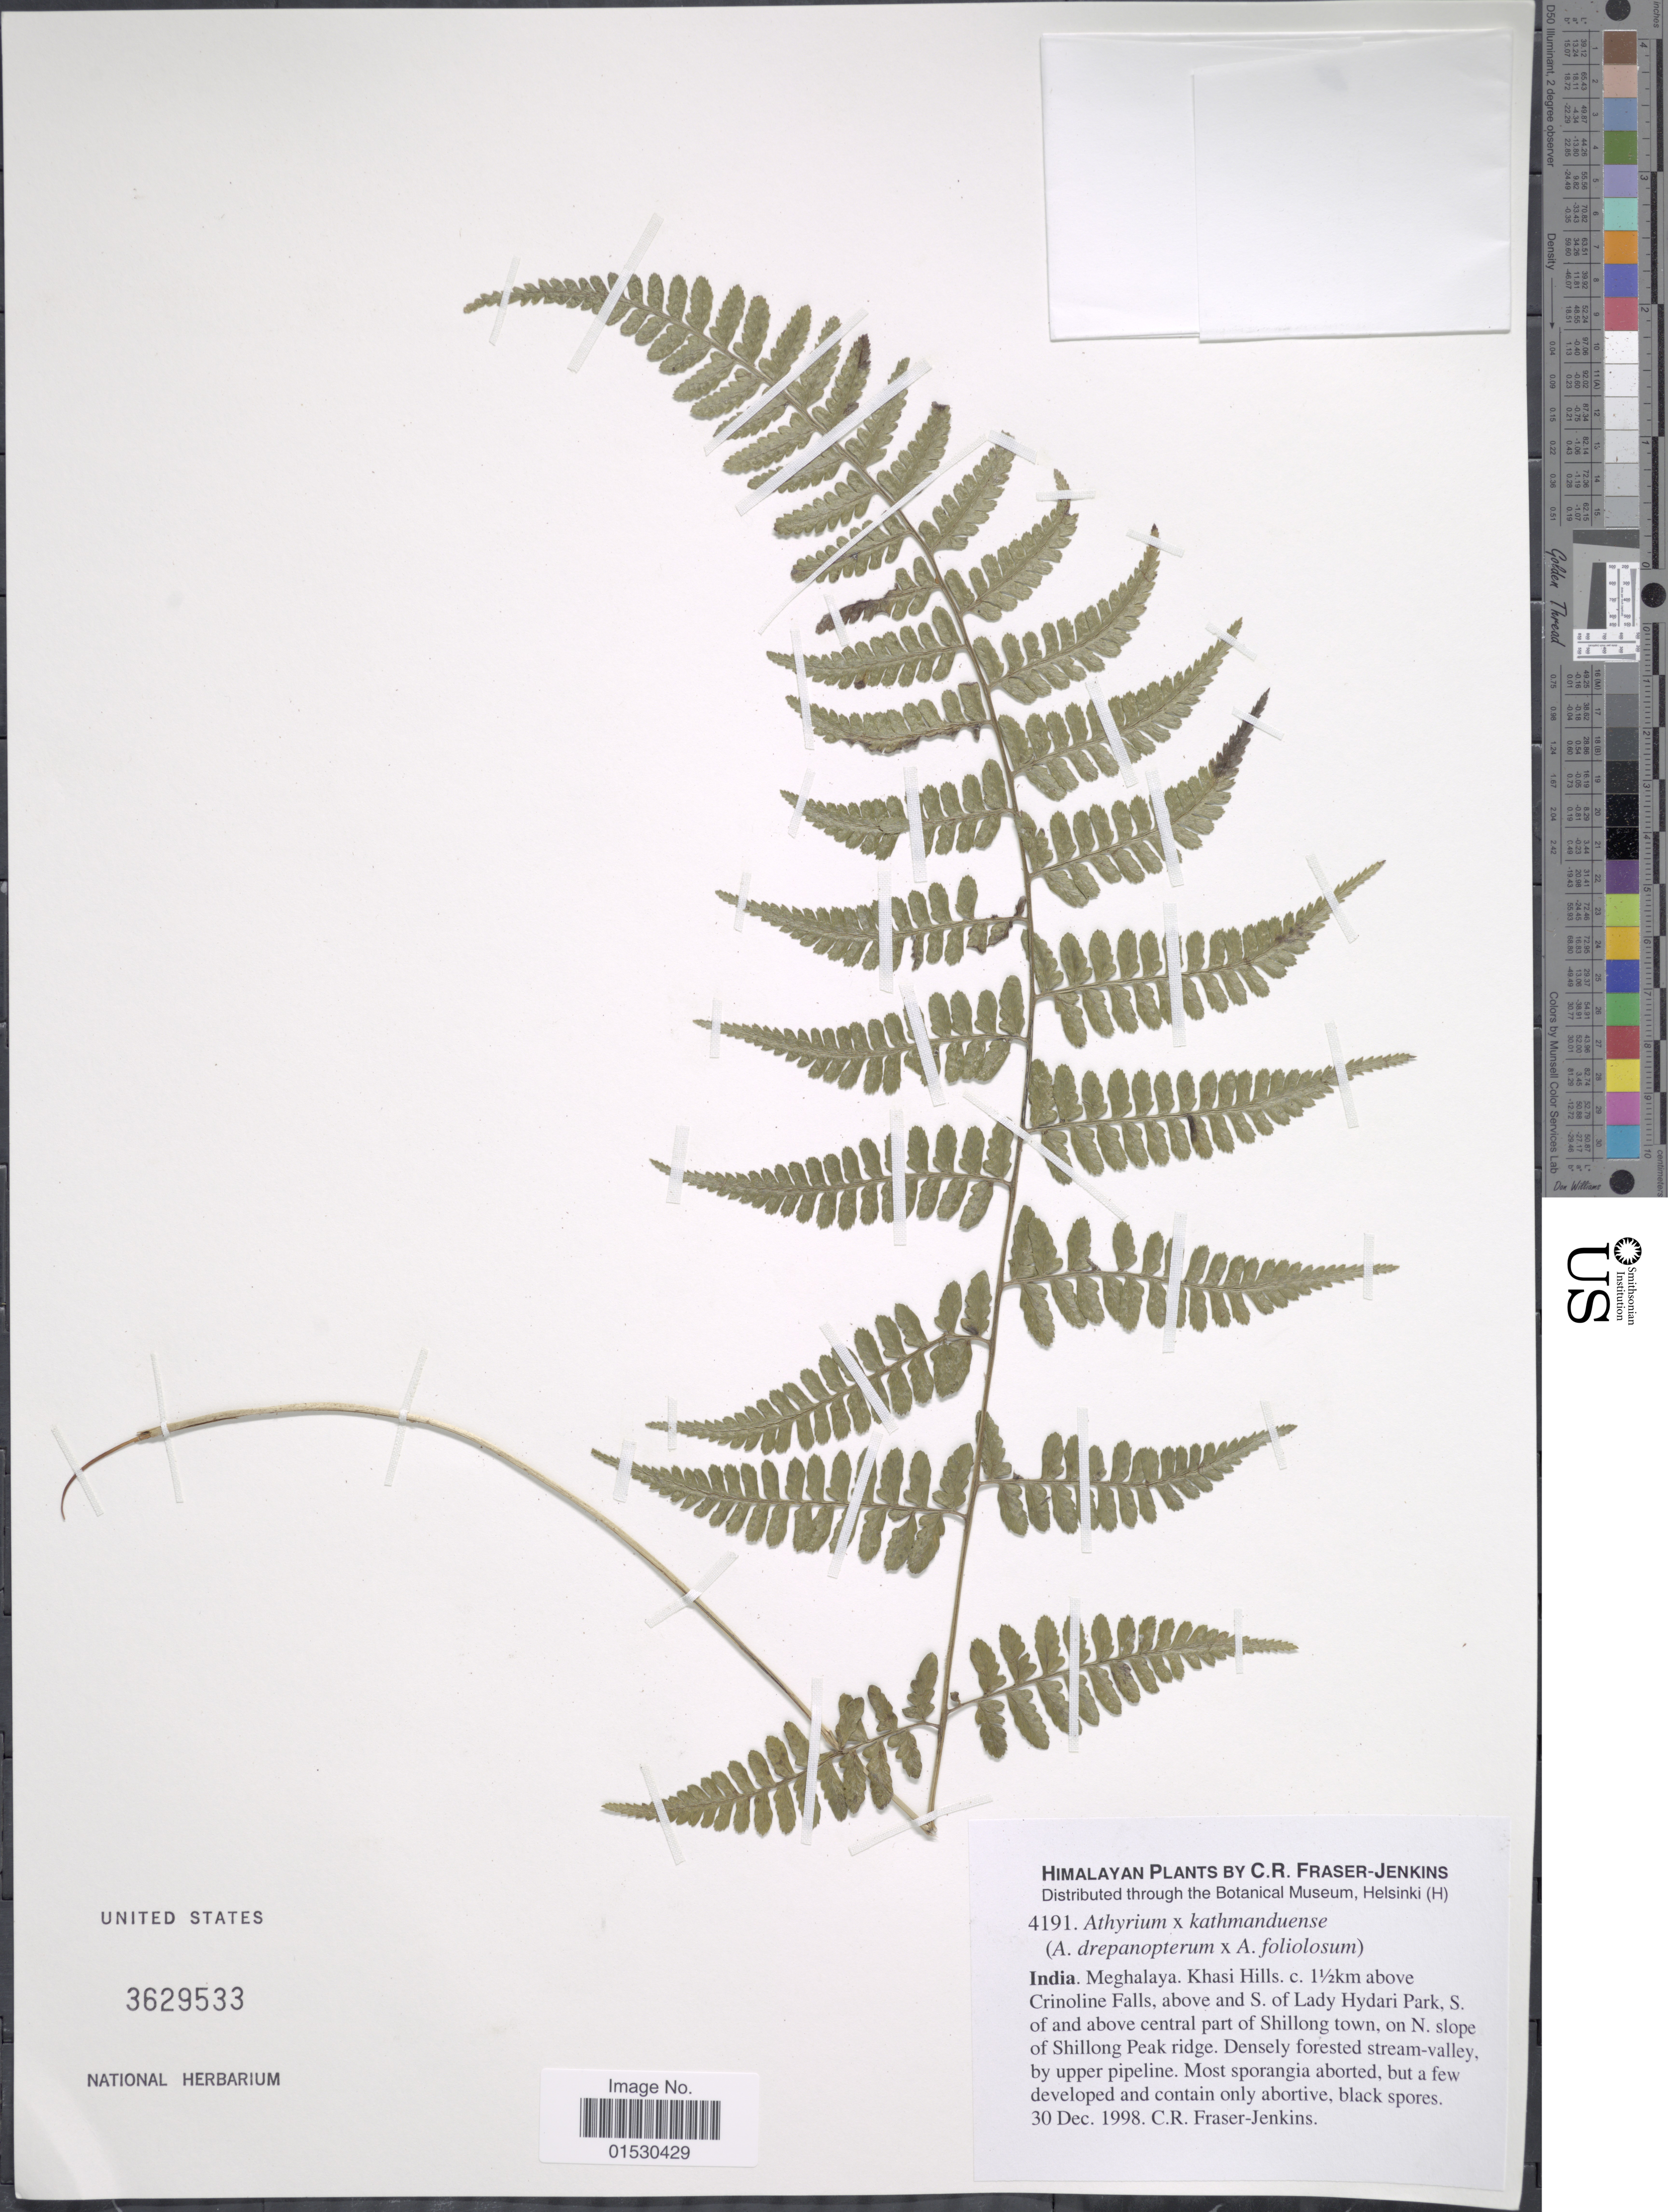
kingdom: Plantae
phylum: Tracheophyta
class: Polypodiopsida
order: Polypodiales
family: Athyriaceae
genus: Athyrium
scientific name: Athyrium x kathmanduense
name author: Fraser-Jenk.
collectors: C. R. Fraser-Jenkins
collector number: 4191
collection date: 1998-12-30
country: India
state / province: Meghalaya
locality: Khasi Hills. c. 1½ km above Crinoline Falls, above and S of Lady Hydari Park. S. of and above central part of Shillong town, on N. slope of Shillong Peak ridge. Densely forested stream - valley, bu upper pipeline. Most sporangia aborted, but a few developed and contain only aborive, black spores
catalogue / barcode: US 3629533